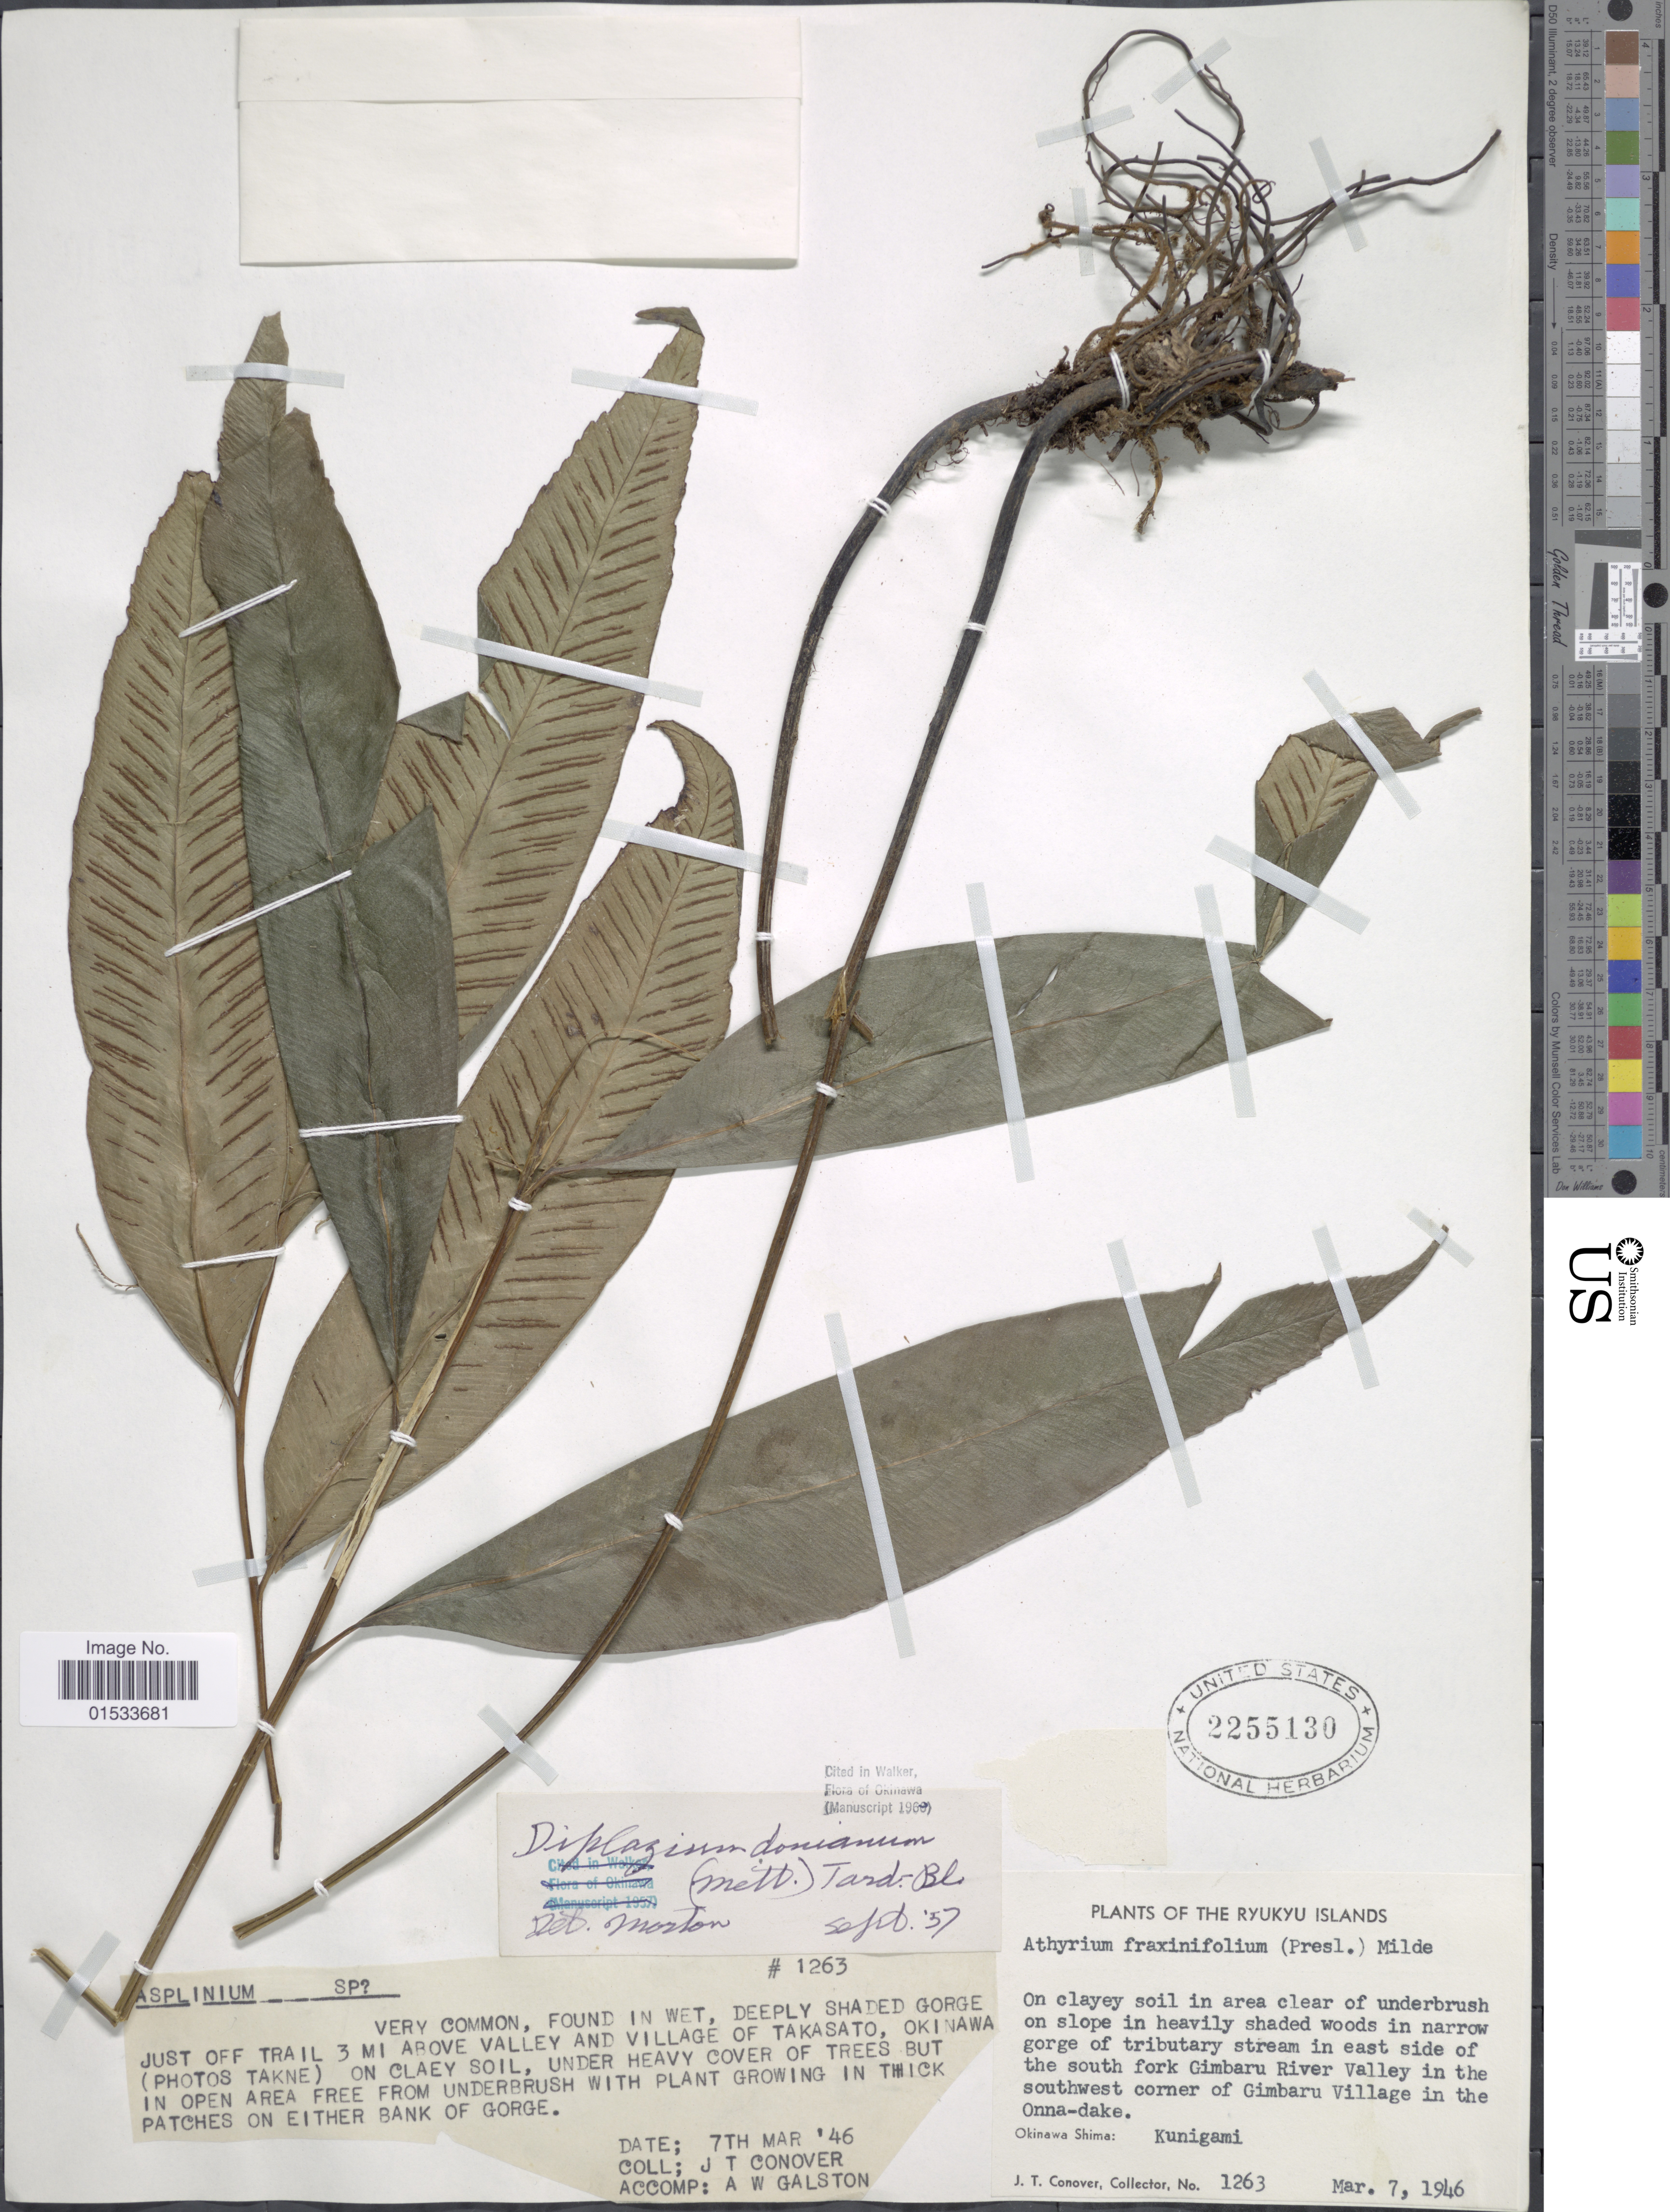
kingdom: Plantae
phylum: Tracheophyta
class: Polypodiopsida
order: Polypodiales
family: Athyriaceae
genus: Diplazium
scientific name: Diplazium donianum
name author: (Mett.) Tardieu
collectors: J. T. Conover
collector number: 1263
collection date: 1946-03-07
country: Japan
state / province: Okinawa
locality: Ryukyu Islands, in east side of the south fork Gimbaru River Valley in the southwest corner of Gimabaru Village in the Onna- dake, Okinawa Shima: Kunigama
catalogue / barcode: US 2255130